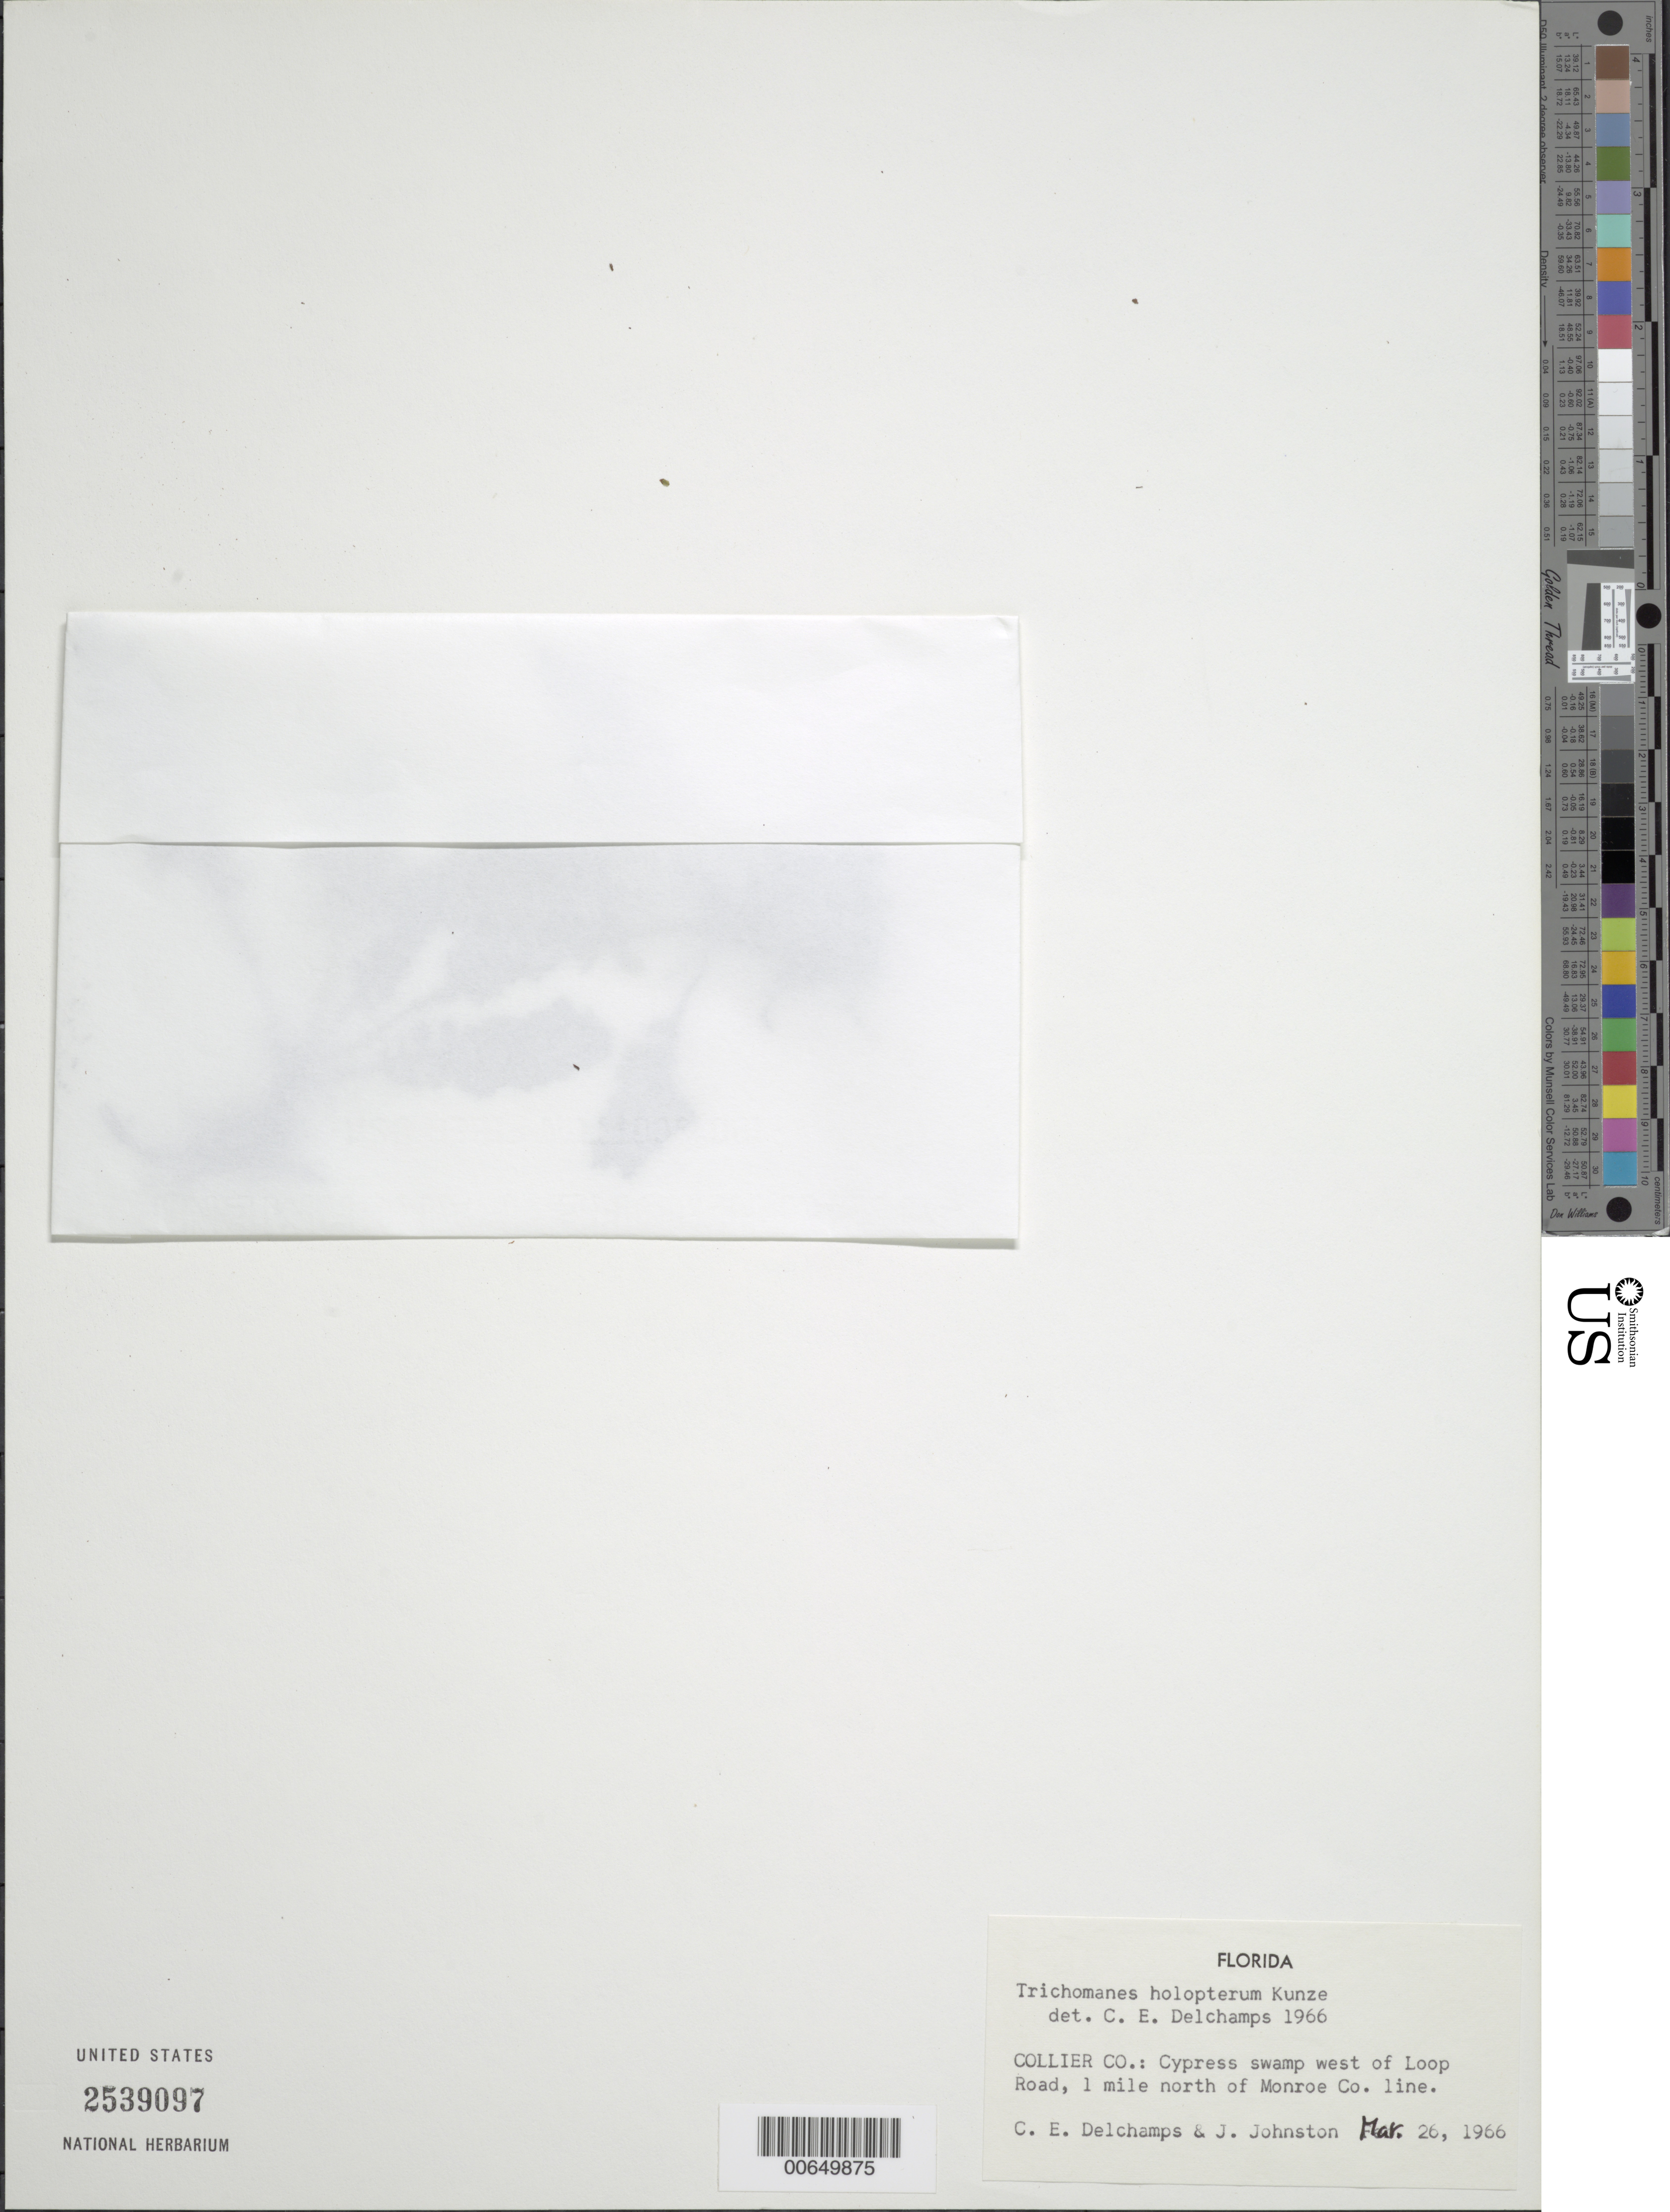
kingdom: Plantae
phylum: Tracheophyta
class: Polypodiopsida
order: Hymenophyllales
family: Hymenophyllaceae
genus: Trichomanes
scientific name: Trichomanes holopterum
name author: Kunze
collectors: C. Delchamps & J. Johnston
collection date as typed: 26 Mar 1966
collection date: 1966-03-26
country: United States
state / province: Florida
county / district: Collier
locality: W of Loop Road, 1 mile N of Monroe County line.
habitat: Cypress swamp.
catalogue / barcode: US 2539097